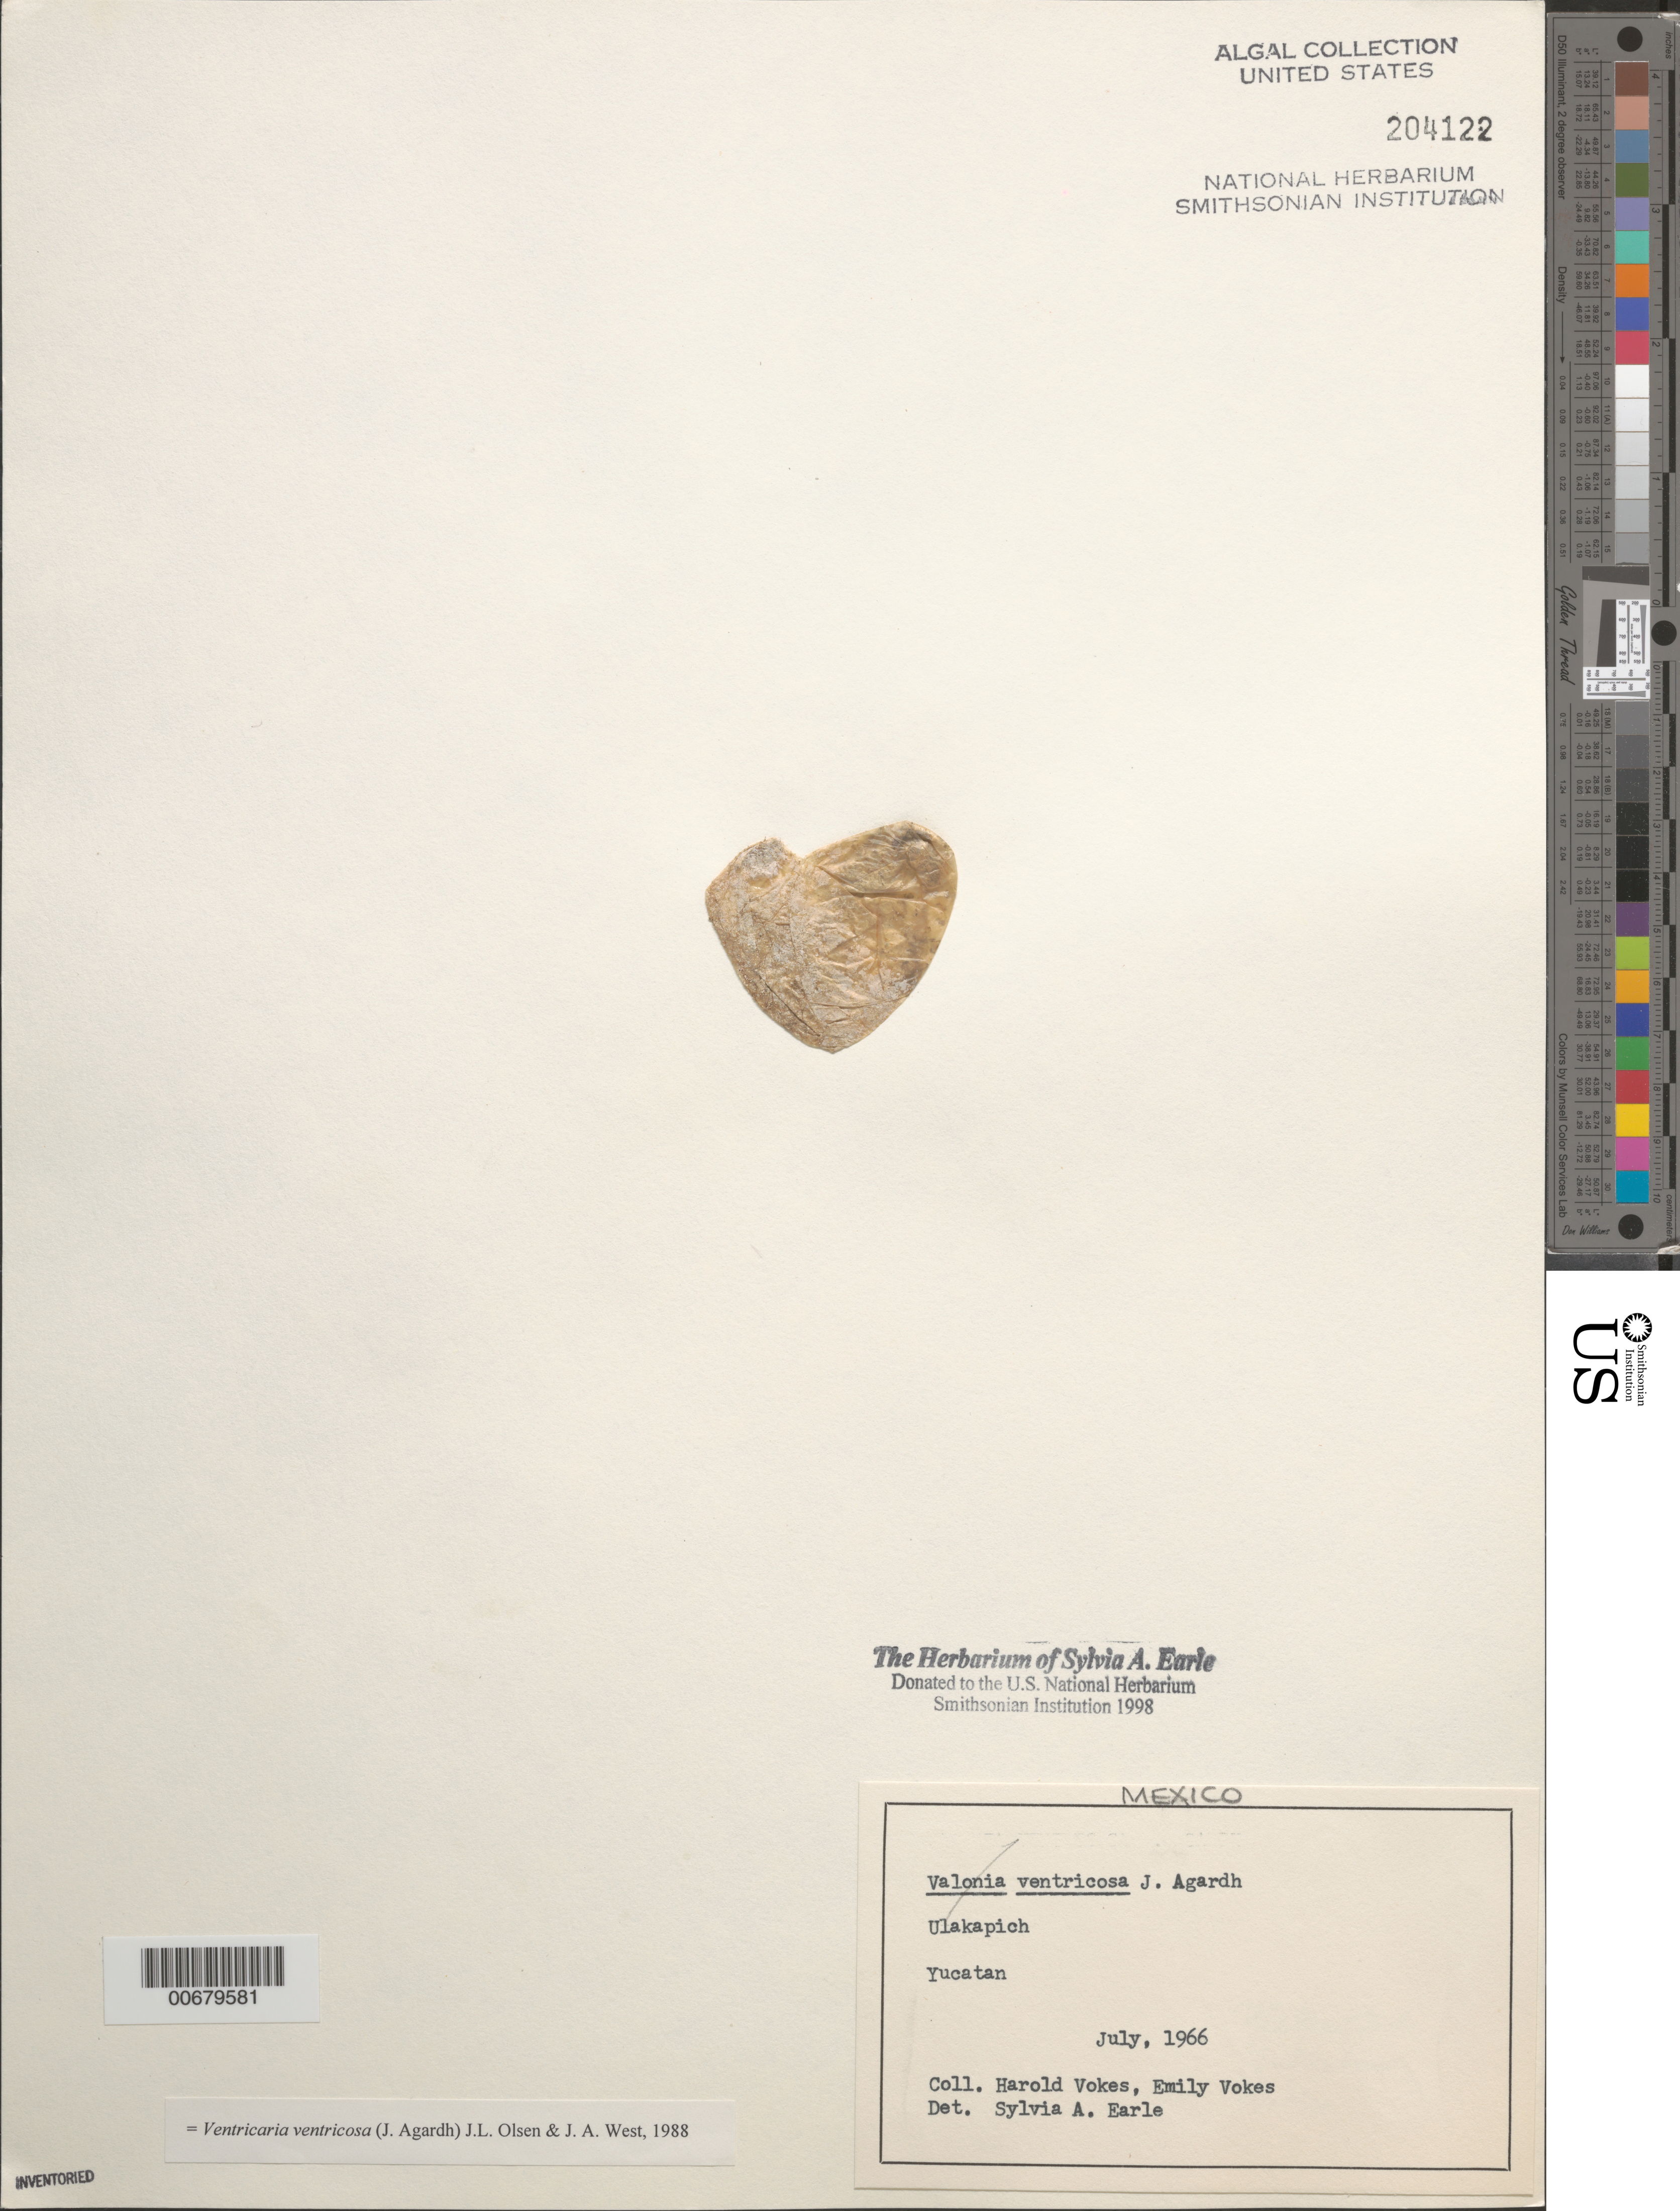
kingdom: Plantae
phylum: Chlorophyta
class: Ulvophyceae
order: Siphonocladales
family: Valoniaceae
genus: Valonia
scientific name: Valonia ventricosa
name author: J. Agardh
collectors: H. Vokes & E. Vokes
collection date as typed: Jul 1966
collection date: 1966-07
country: Mexico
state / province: Yucatan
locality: Ulakapich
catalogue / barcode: US 204122